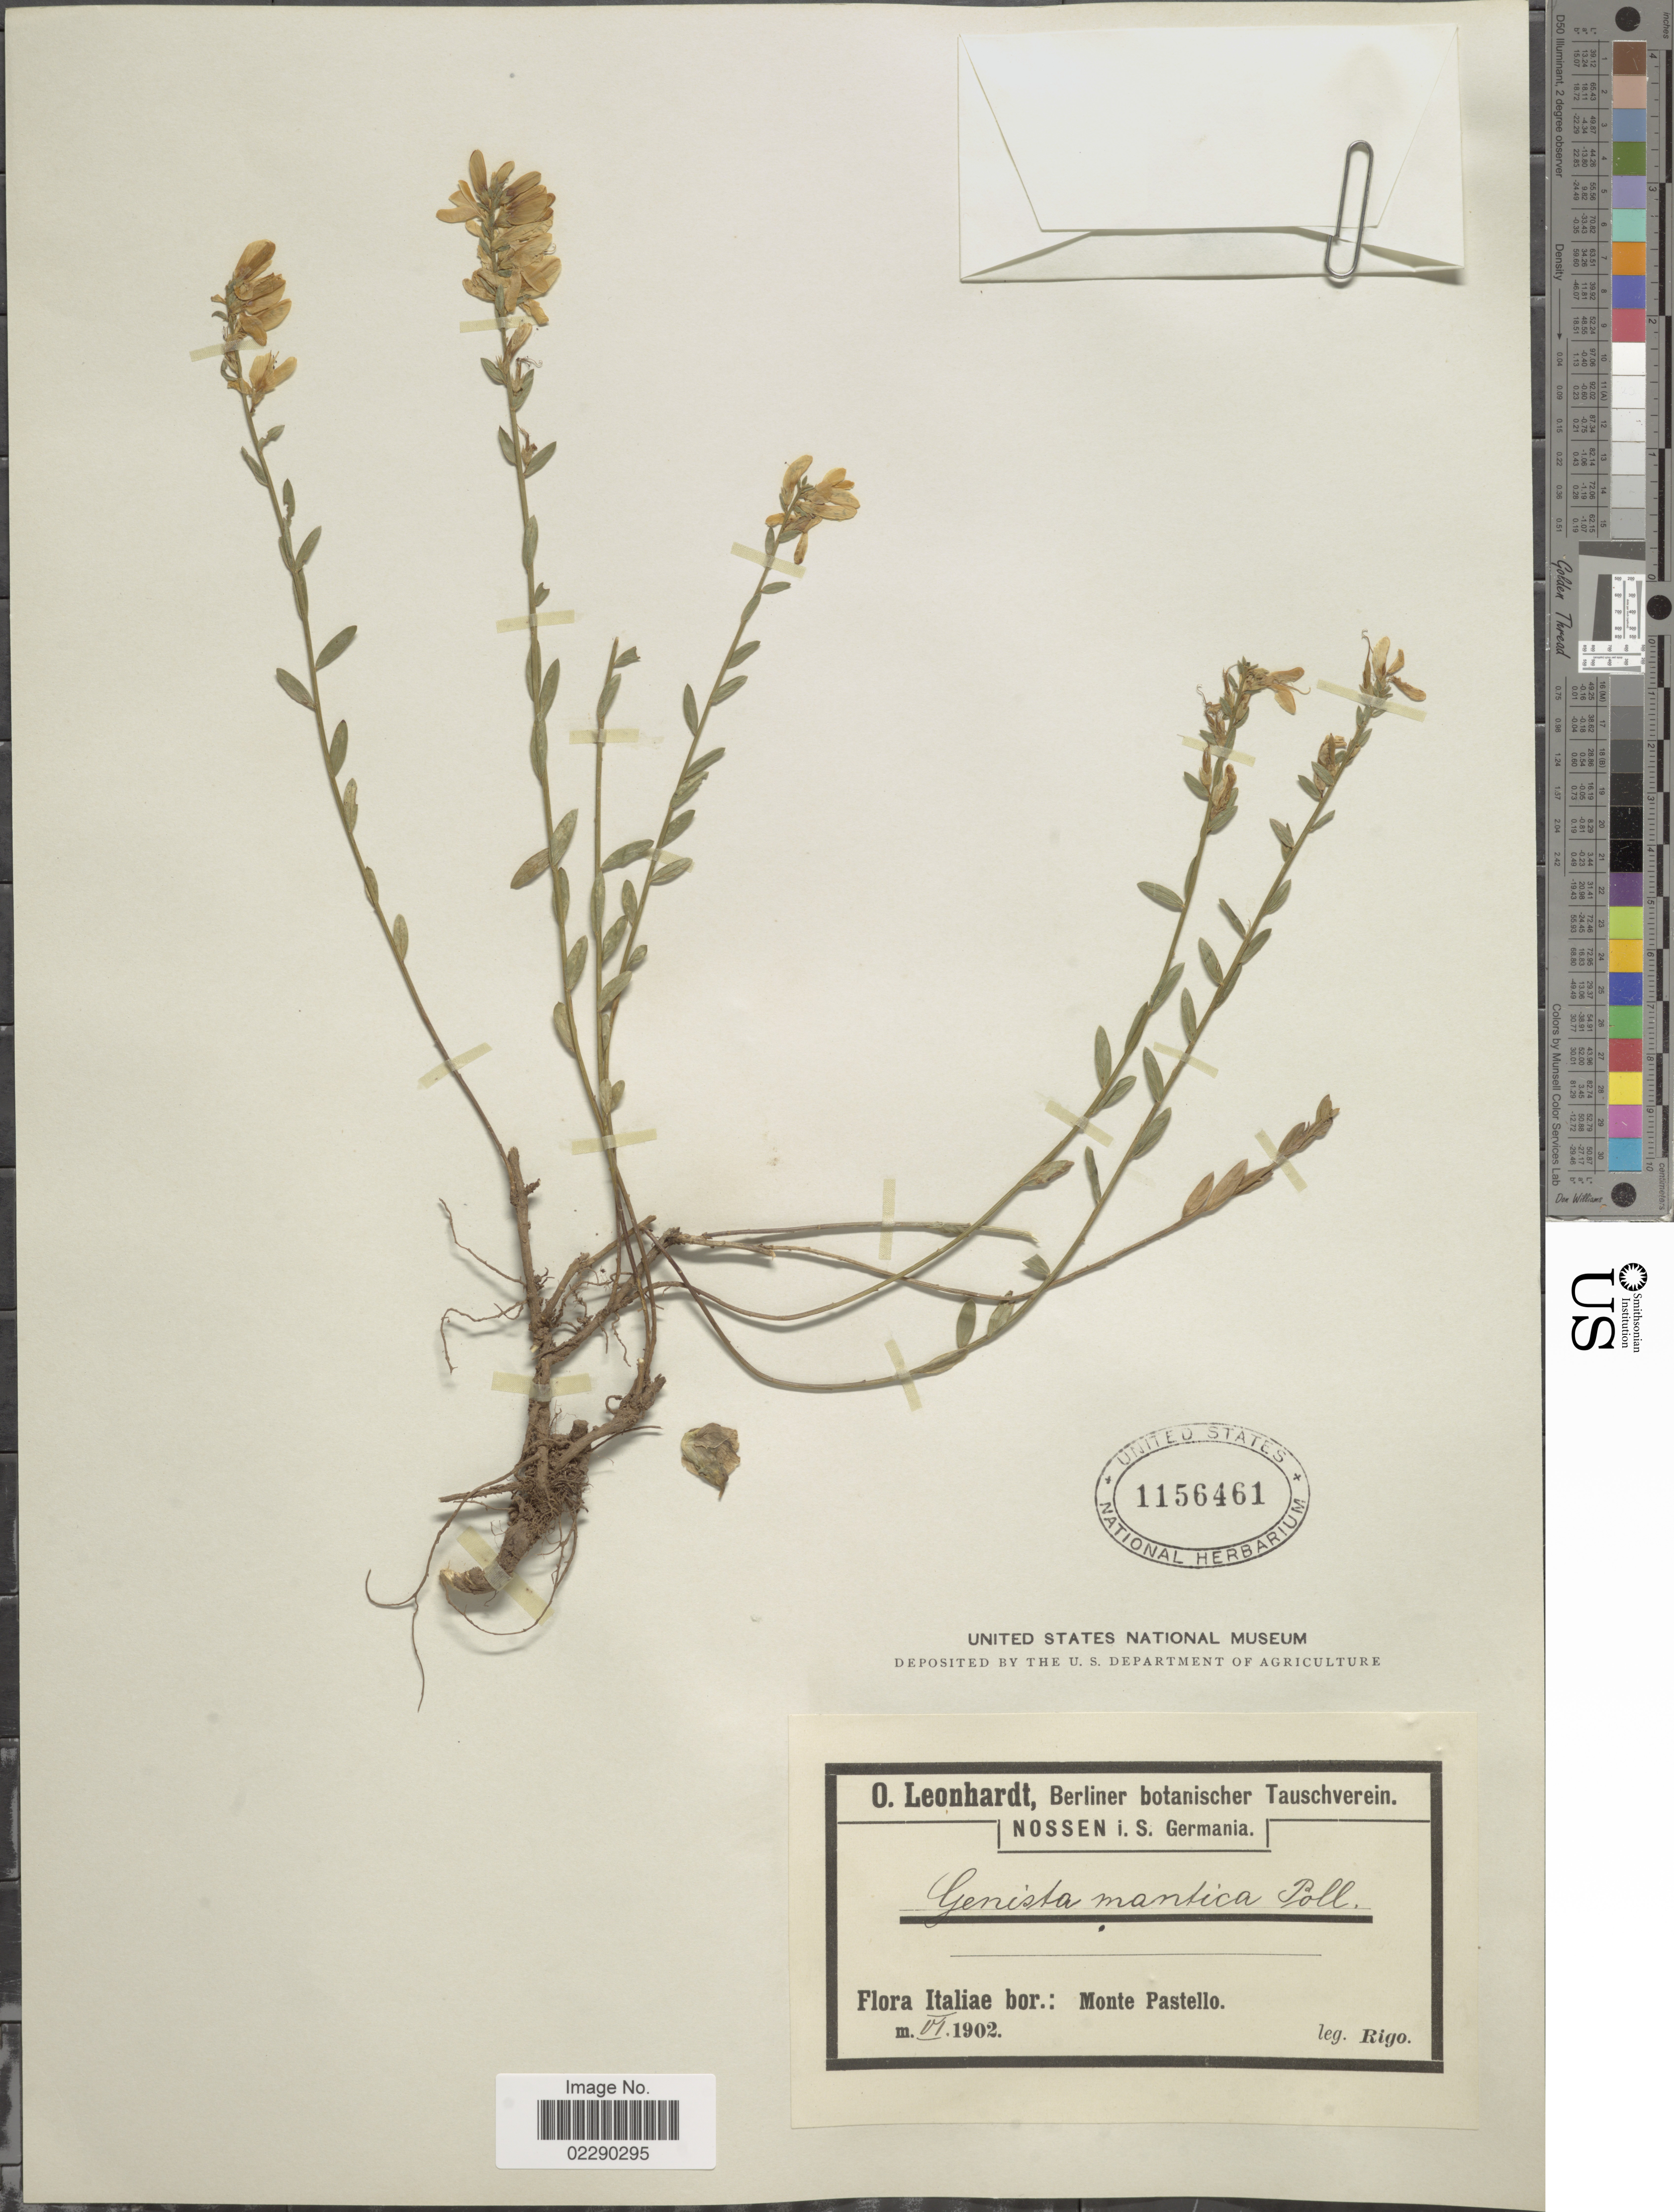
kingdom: Plantae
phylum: Tracheophyta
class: Magnoliopsida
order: Fabales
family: Fabaceae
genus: Genista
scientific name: Genista mantica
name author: Pollini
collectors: -- Rigo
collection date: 1902-06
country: Italy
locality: Monye Pastello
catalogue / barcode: US 1156491